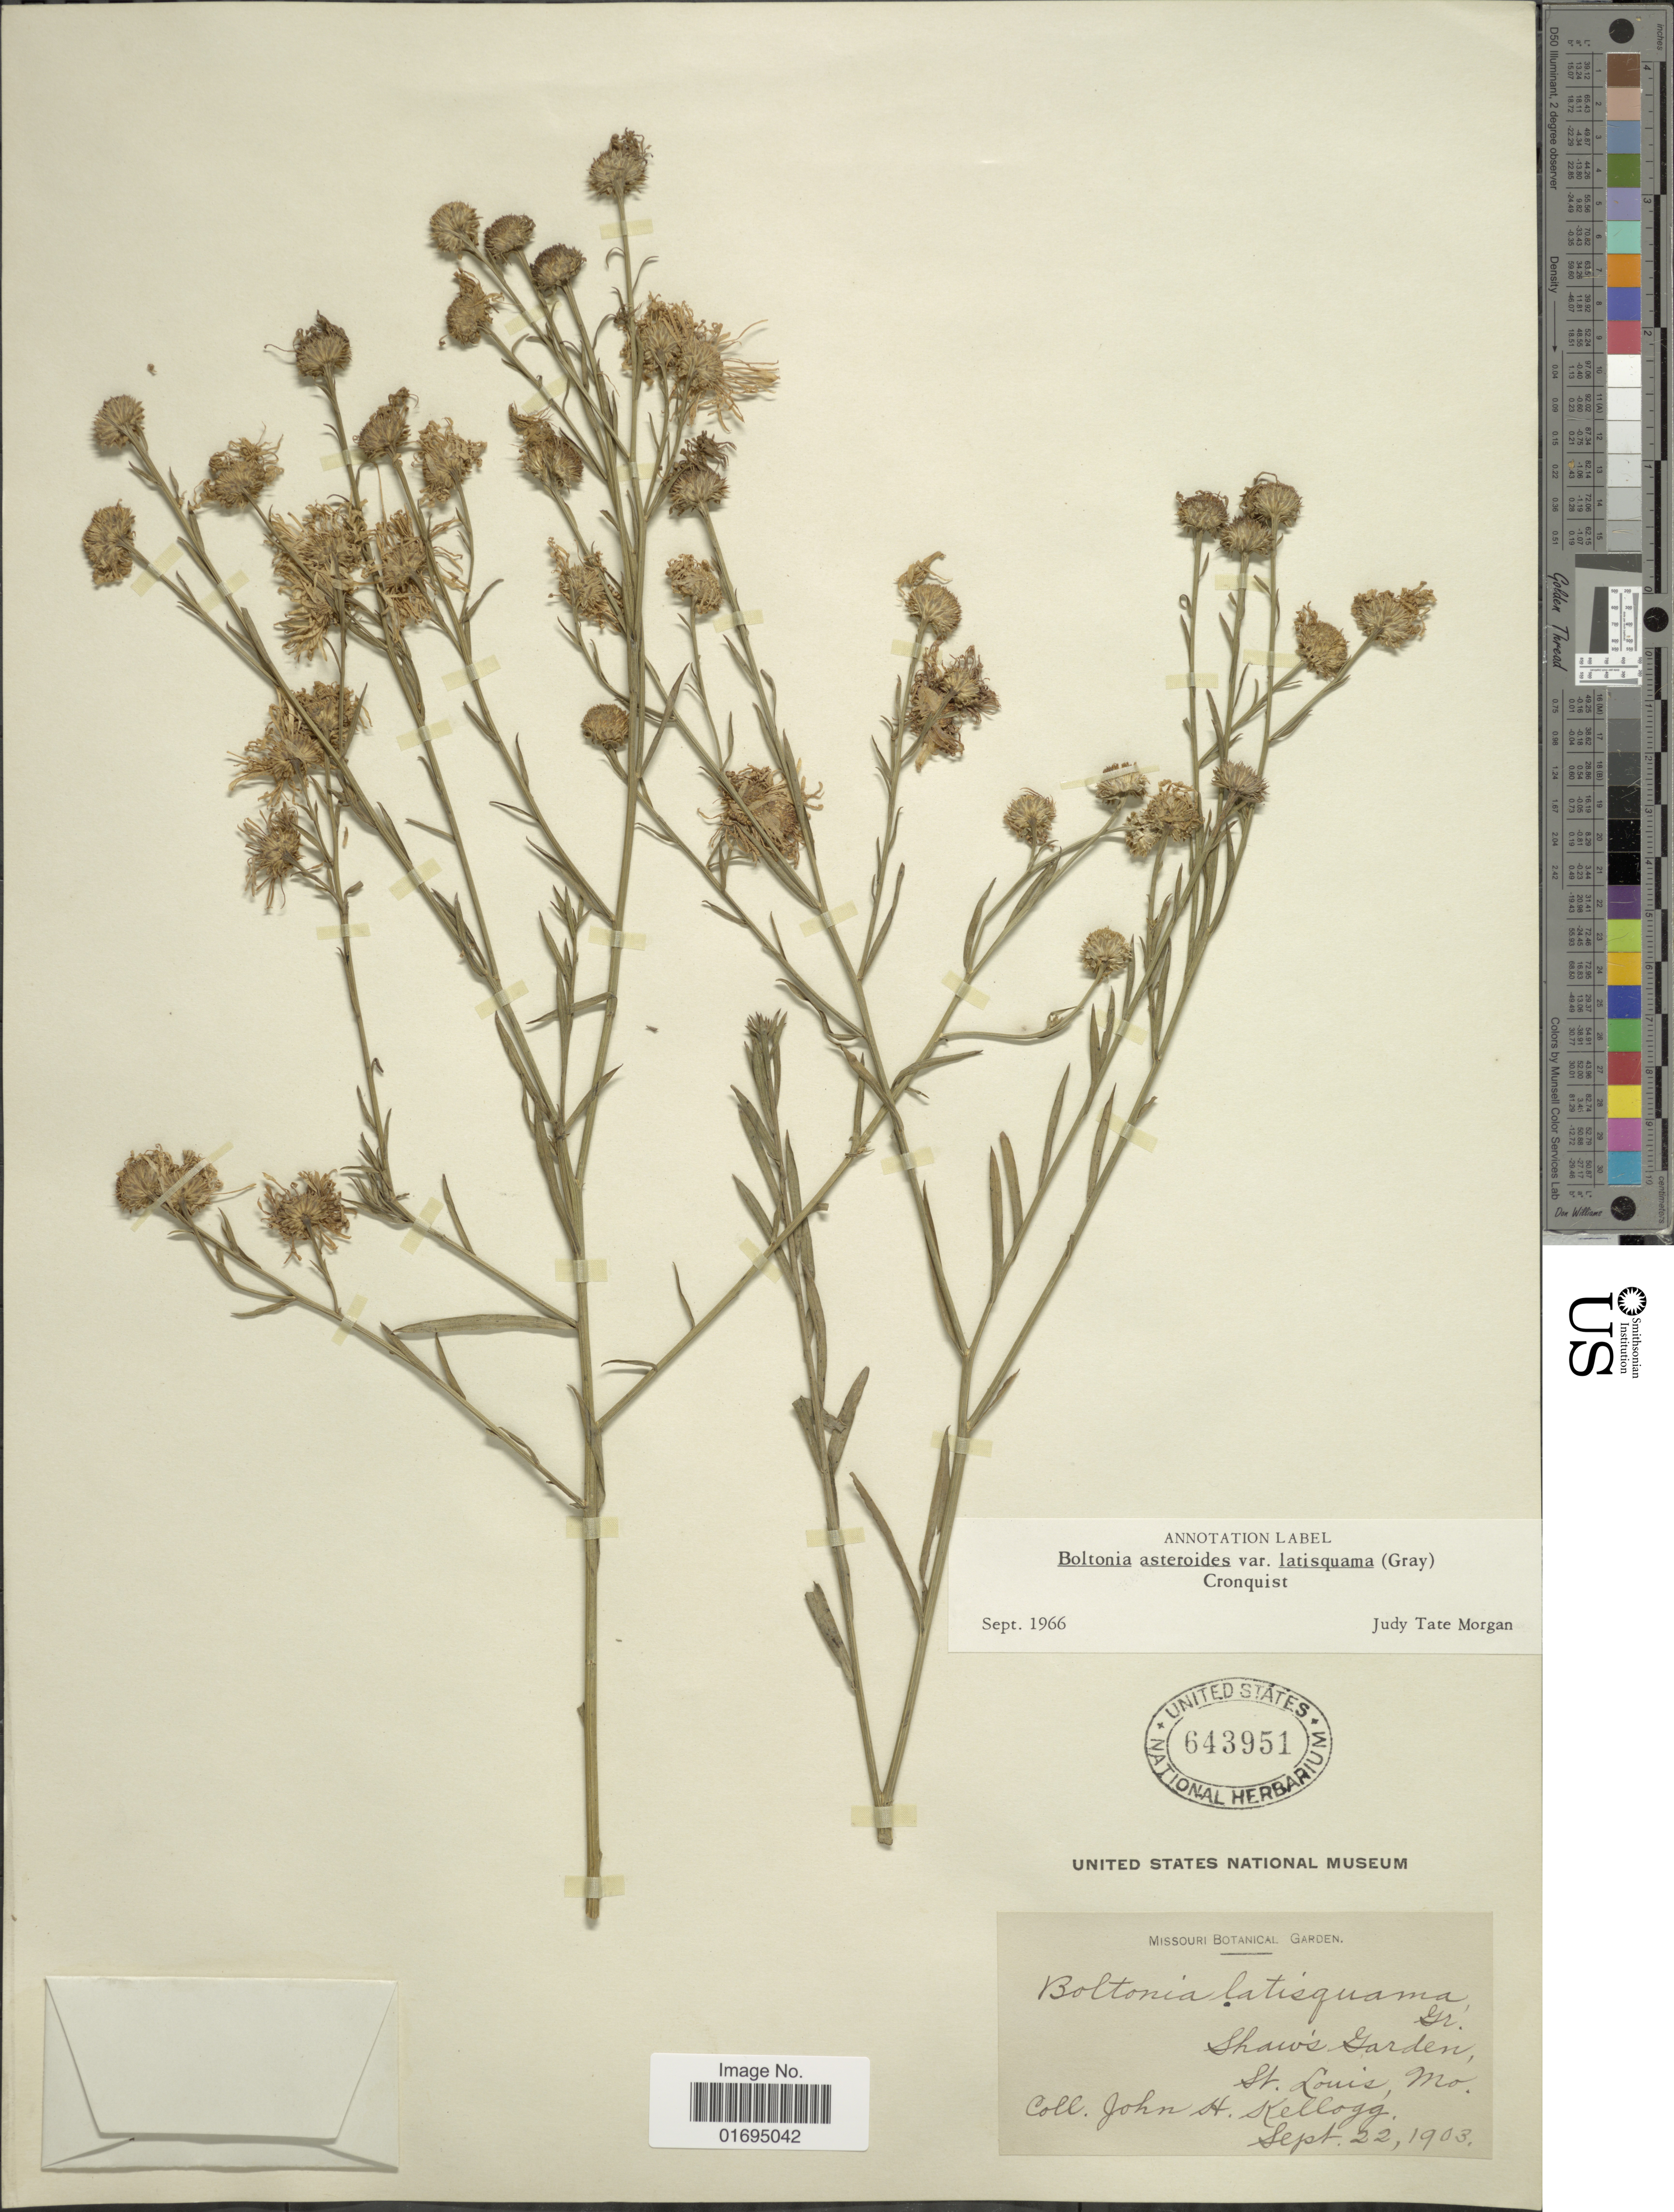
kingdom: Plantae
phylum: Tracheophyta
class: Magnoliopsida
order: Asterales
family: Asteraceae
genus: Boltonia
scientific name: Boltonia asteroides var. latisquama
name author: (A. Gray) Cronq.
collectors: J. H. Kellogg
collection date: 1903-09-22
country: United States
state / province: Missouri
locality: Shaws Garden, St. Louis, Mo.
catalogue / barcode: US 643951